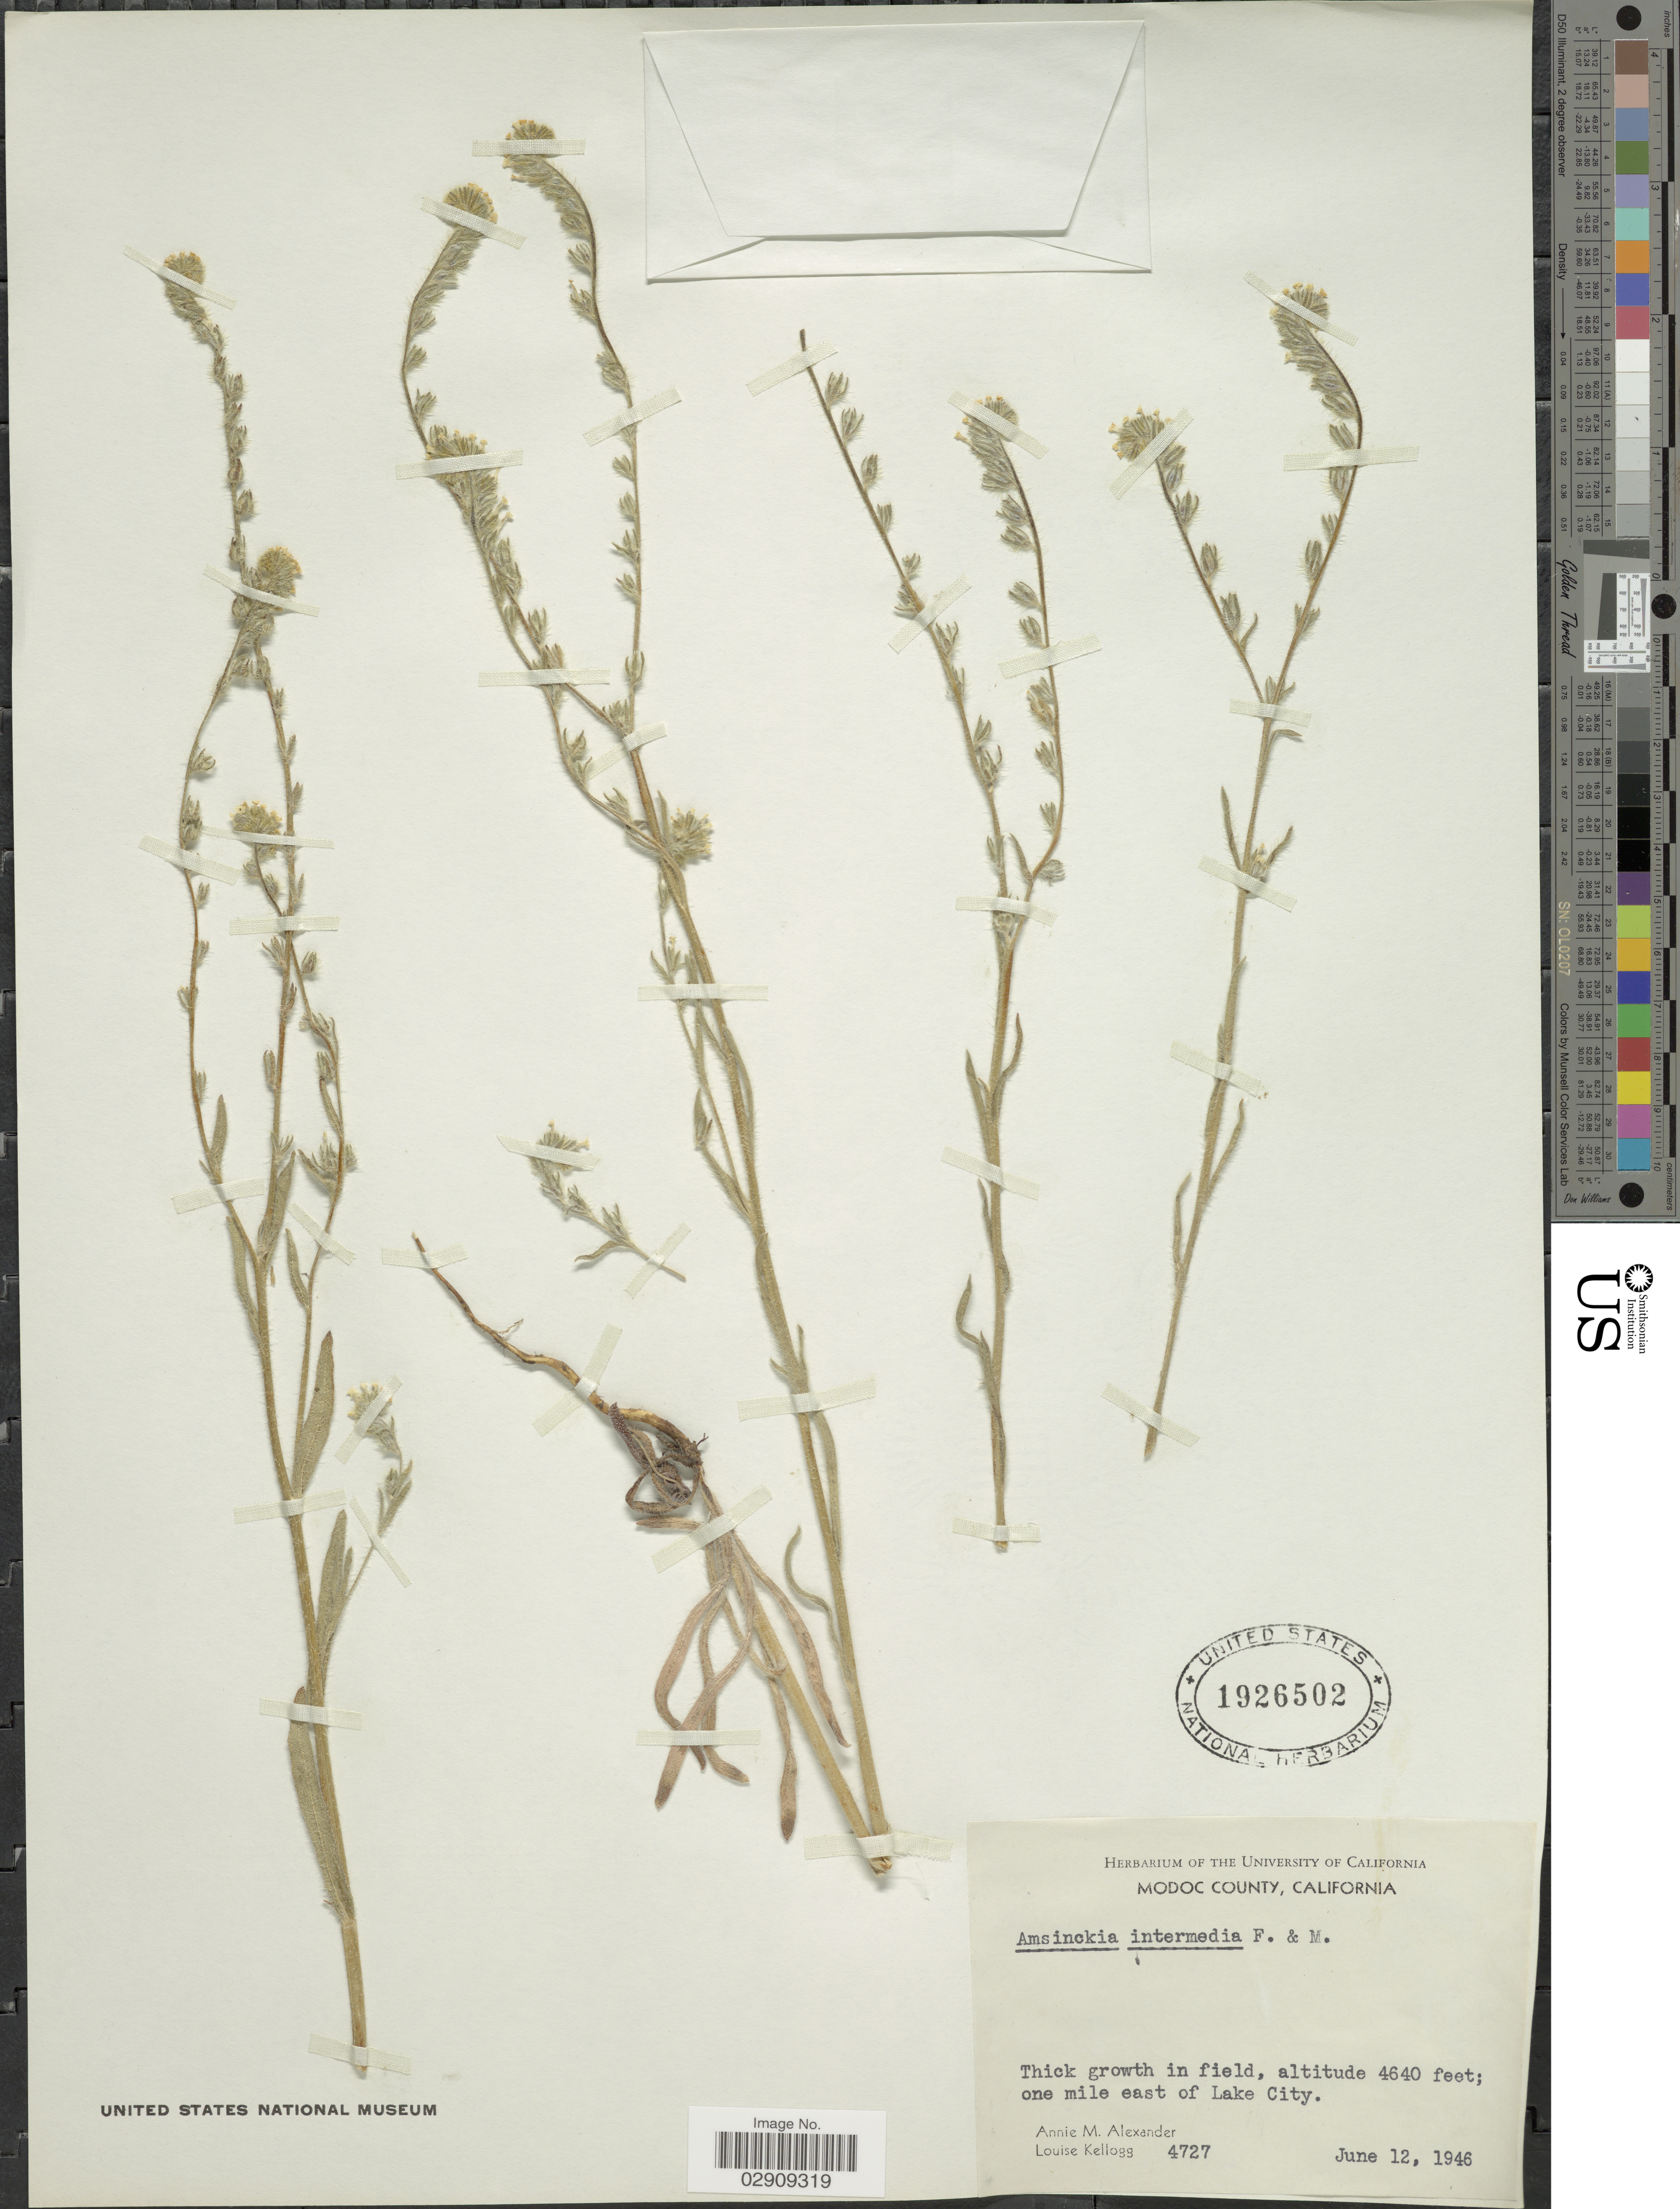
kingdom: Plantae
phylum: Tracheophyta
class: Magnoliopsida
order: Boraginales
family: Boraginaceae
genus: Amsinckia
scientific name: Amsinckia menziesii var. intermedia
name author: (Fisch. & C.A. Mey.) Ganders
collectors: A. M. Alexander & L. Kellogg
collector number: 4727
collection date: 1946-06-12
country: United States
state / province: California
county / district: Modoc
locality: Modoc County. One mile east of Lake City.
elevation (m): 1414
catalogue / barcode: US 1926502